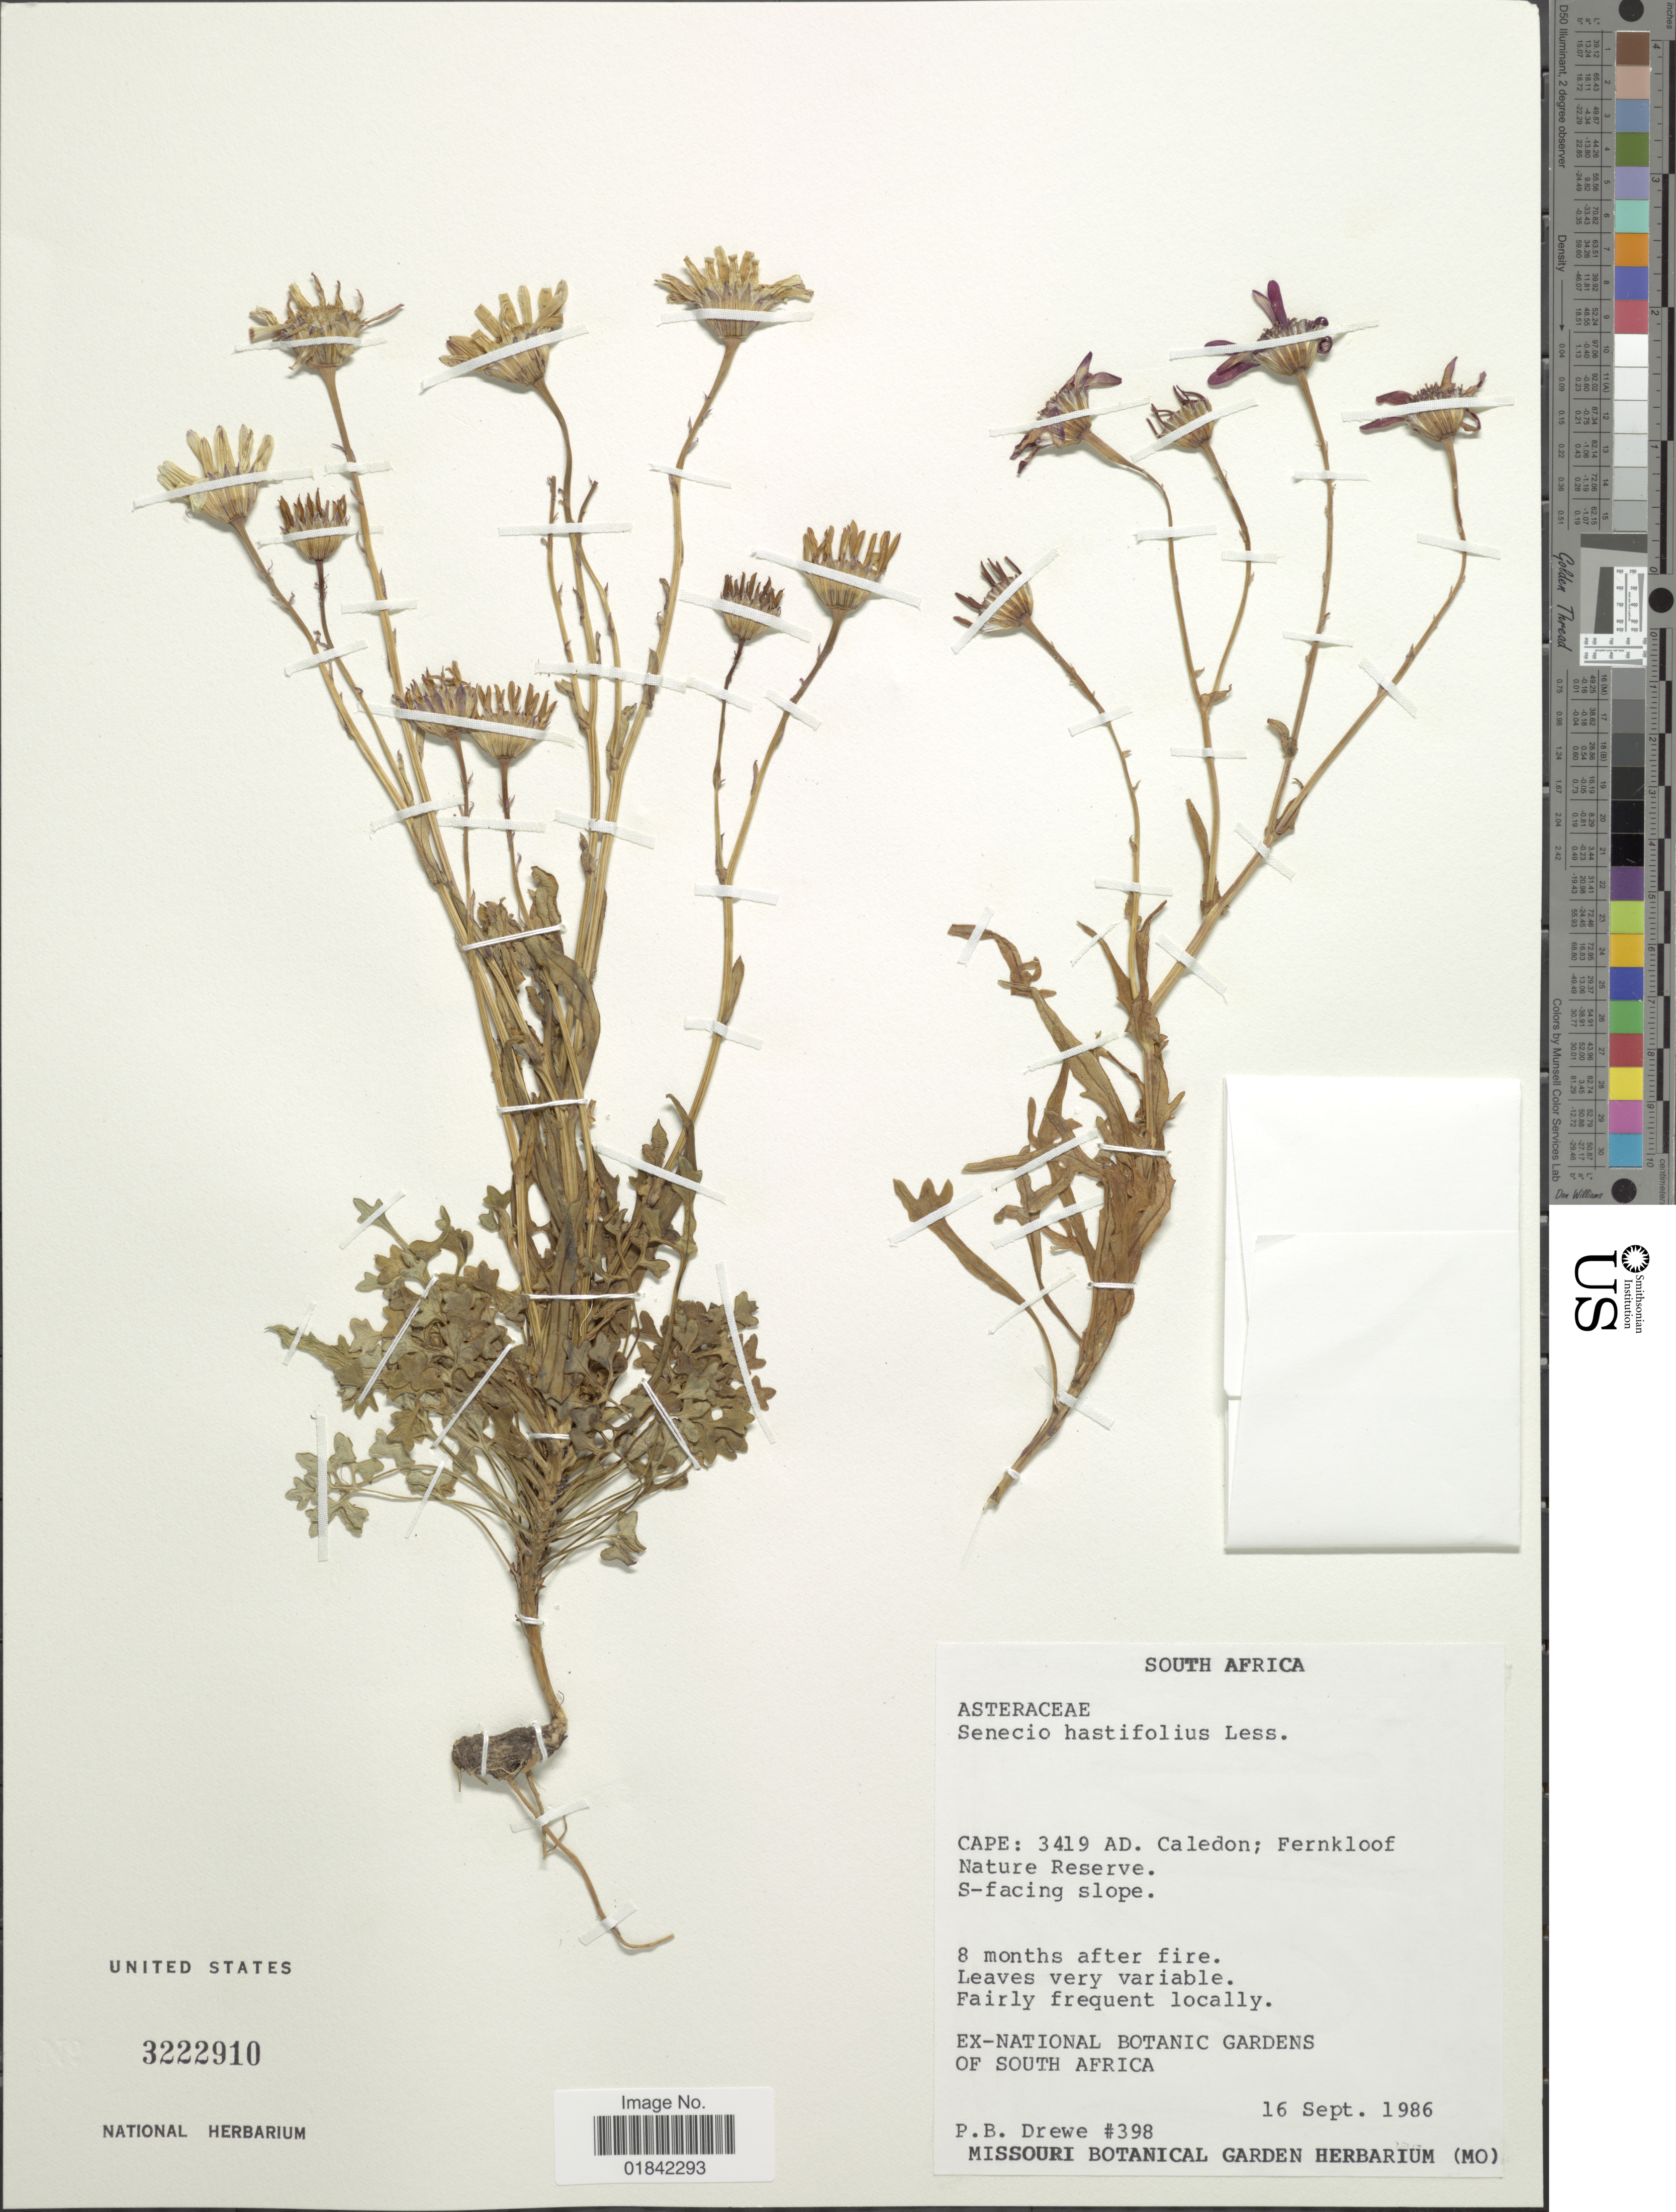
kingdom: Plantae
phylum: Tracheophyta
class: Magnoliopsida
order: Asterales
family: Asteraceae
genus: Senecio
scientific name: Senecio hastifolius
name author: (L. f.) Less.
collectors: P. Drewe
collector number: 398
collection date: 1986-09-16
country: South Africa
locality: Cape: 3419 AD, Caledon; Fernkloof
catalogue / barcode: US 3222910